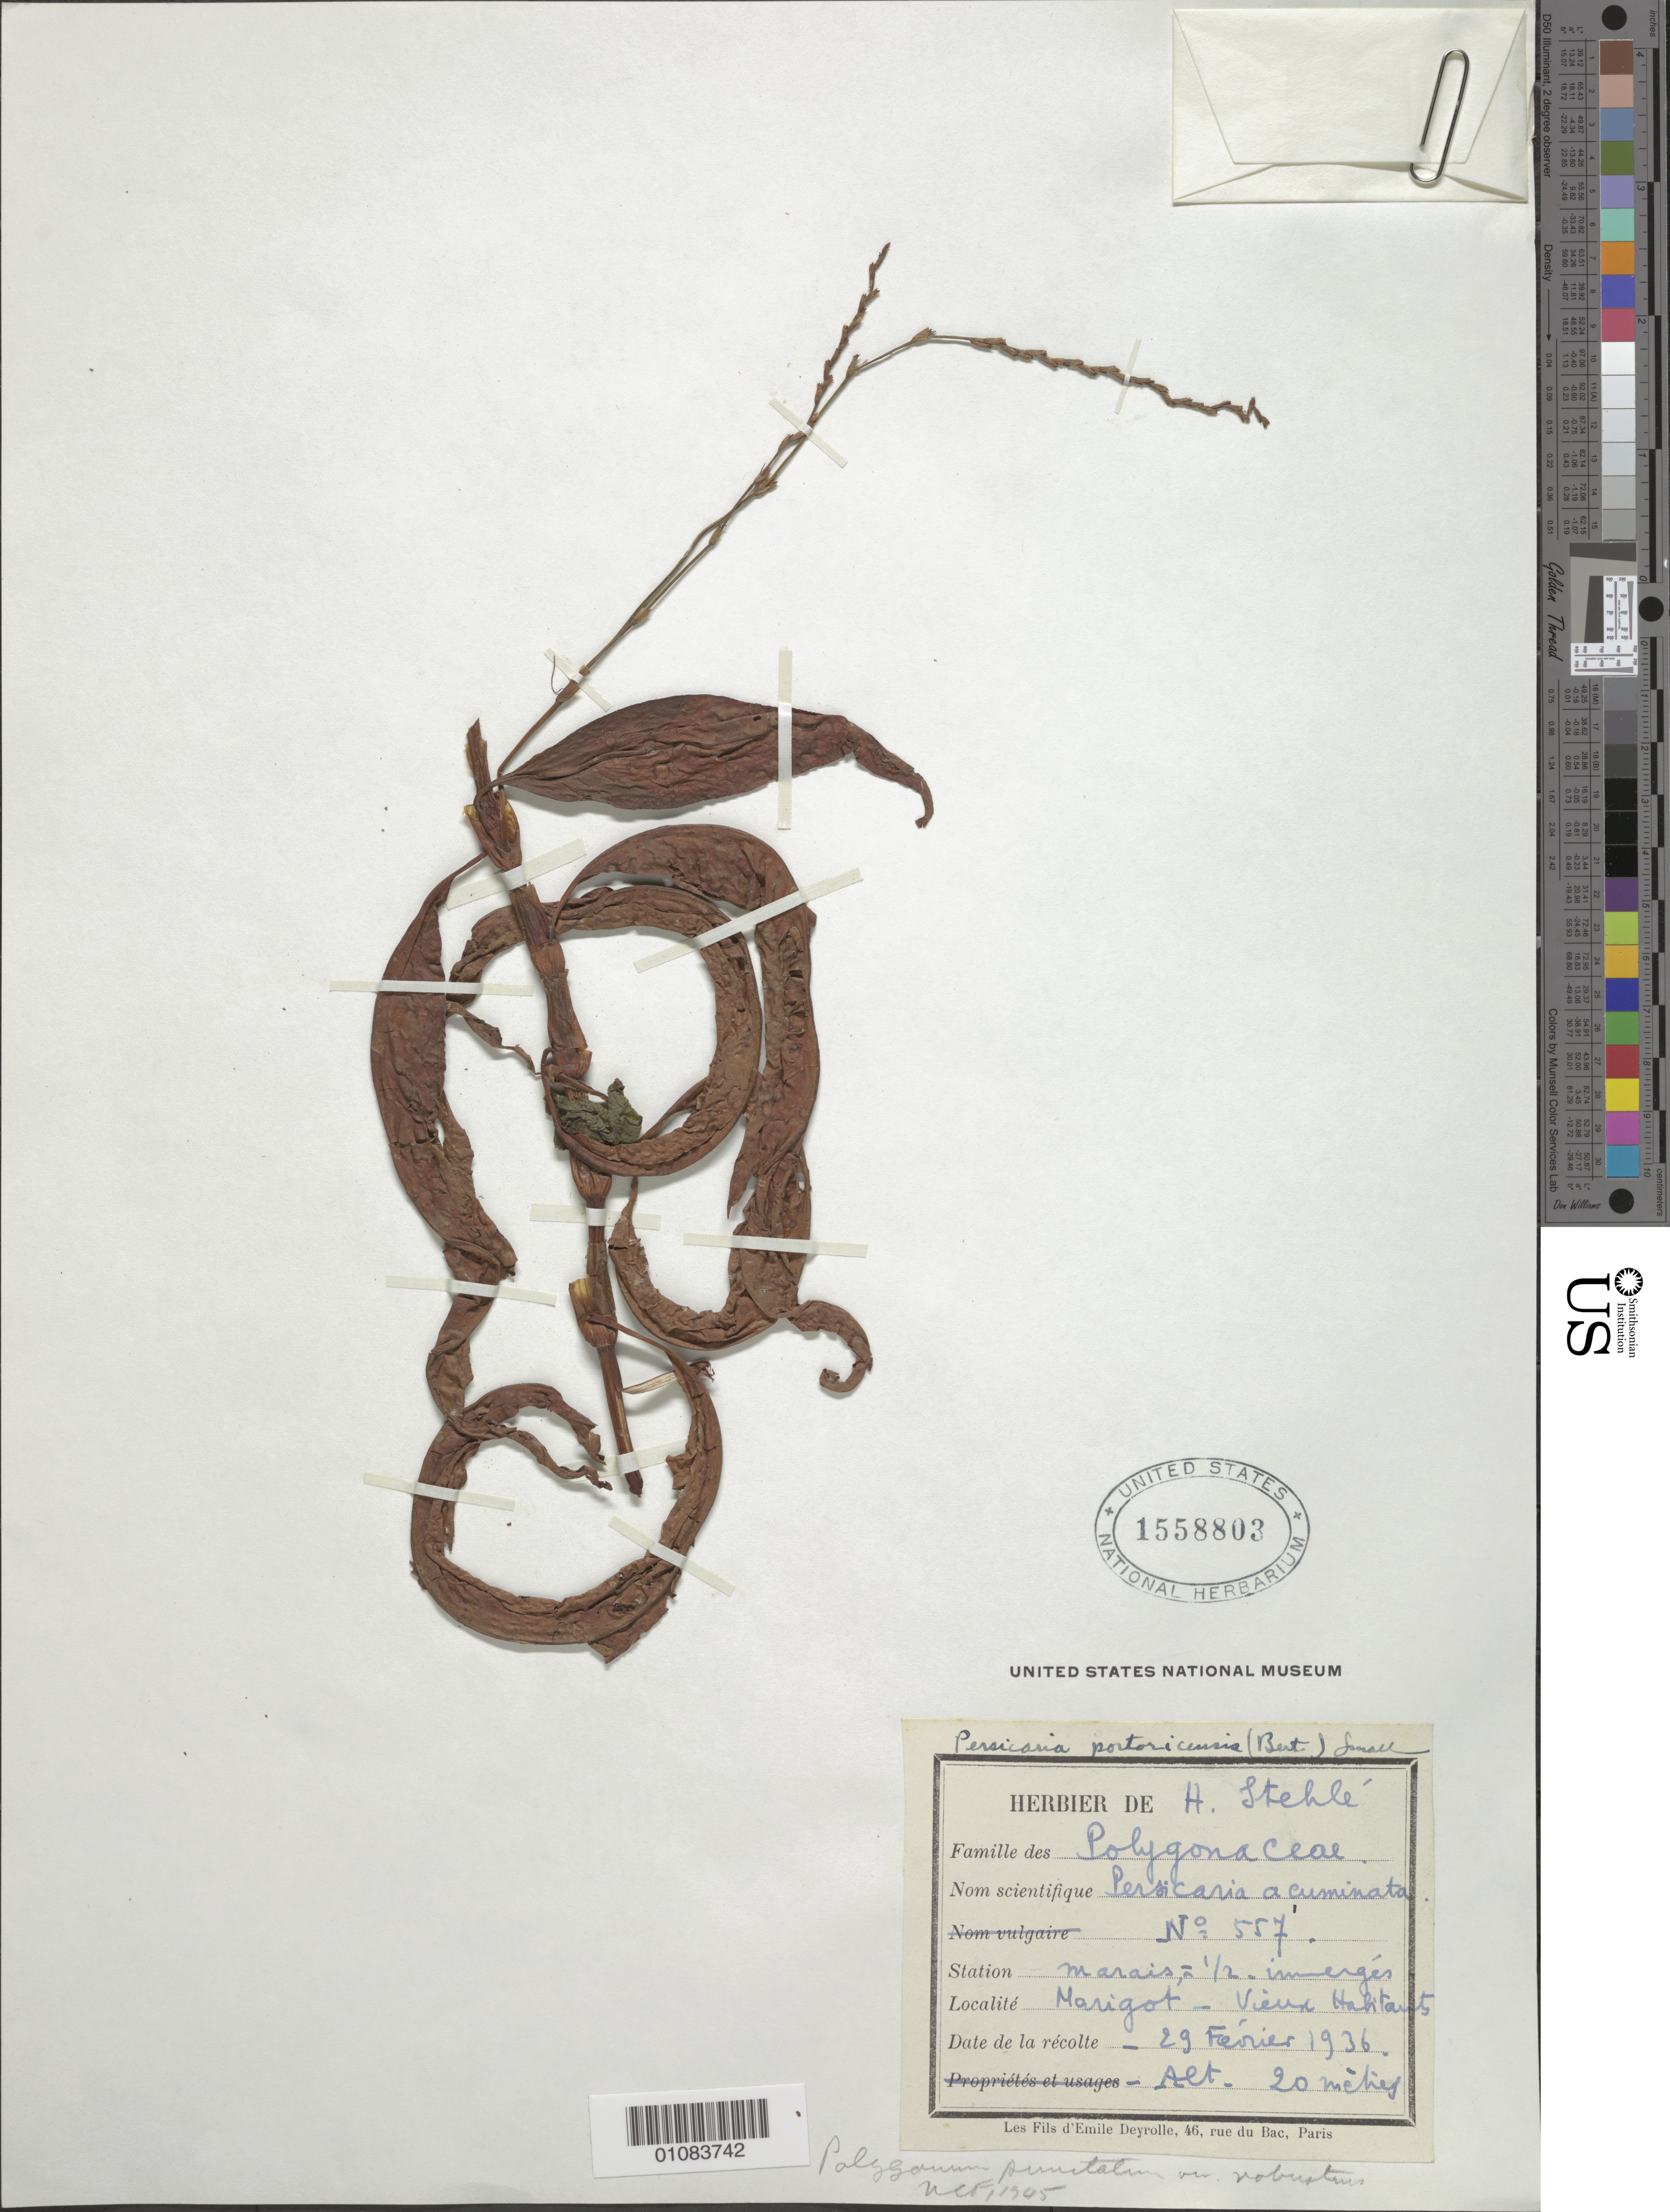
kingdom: Plantae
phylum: Tracheophyta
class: Magnoliopsida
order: Caryophyllales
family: Polygonaceae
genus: Polygonum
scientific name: Polygonum punctatum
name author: Elliott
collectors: H. Stehlé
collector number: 557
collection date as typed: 29 Feb 1936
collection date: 1936-02-29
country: Guadeloupe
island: Basse Terre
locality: Vieux Habitants-Marigot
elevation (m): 20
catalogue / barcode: US 1558803